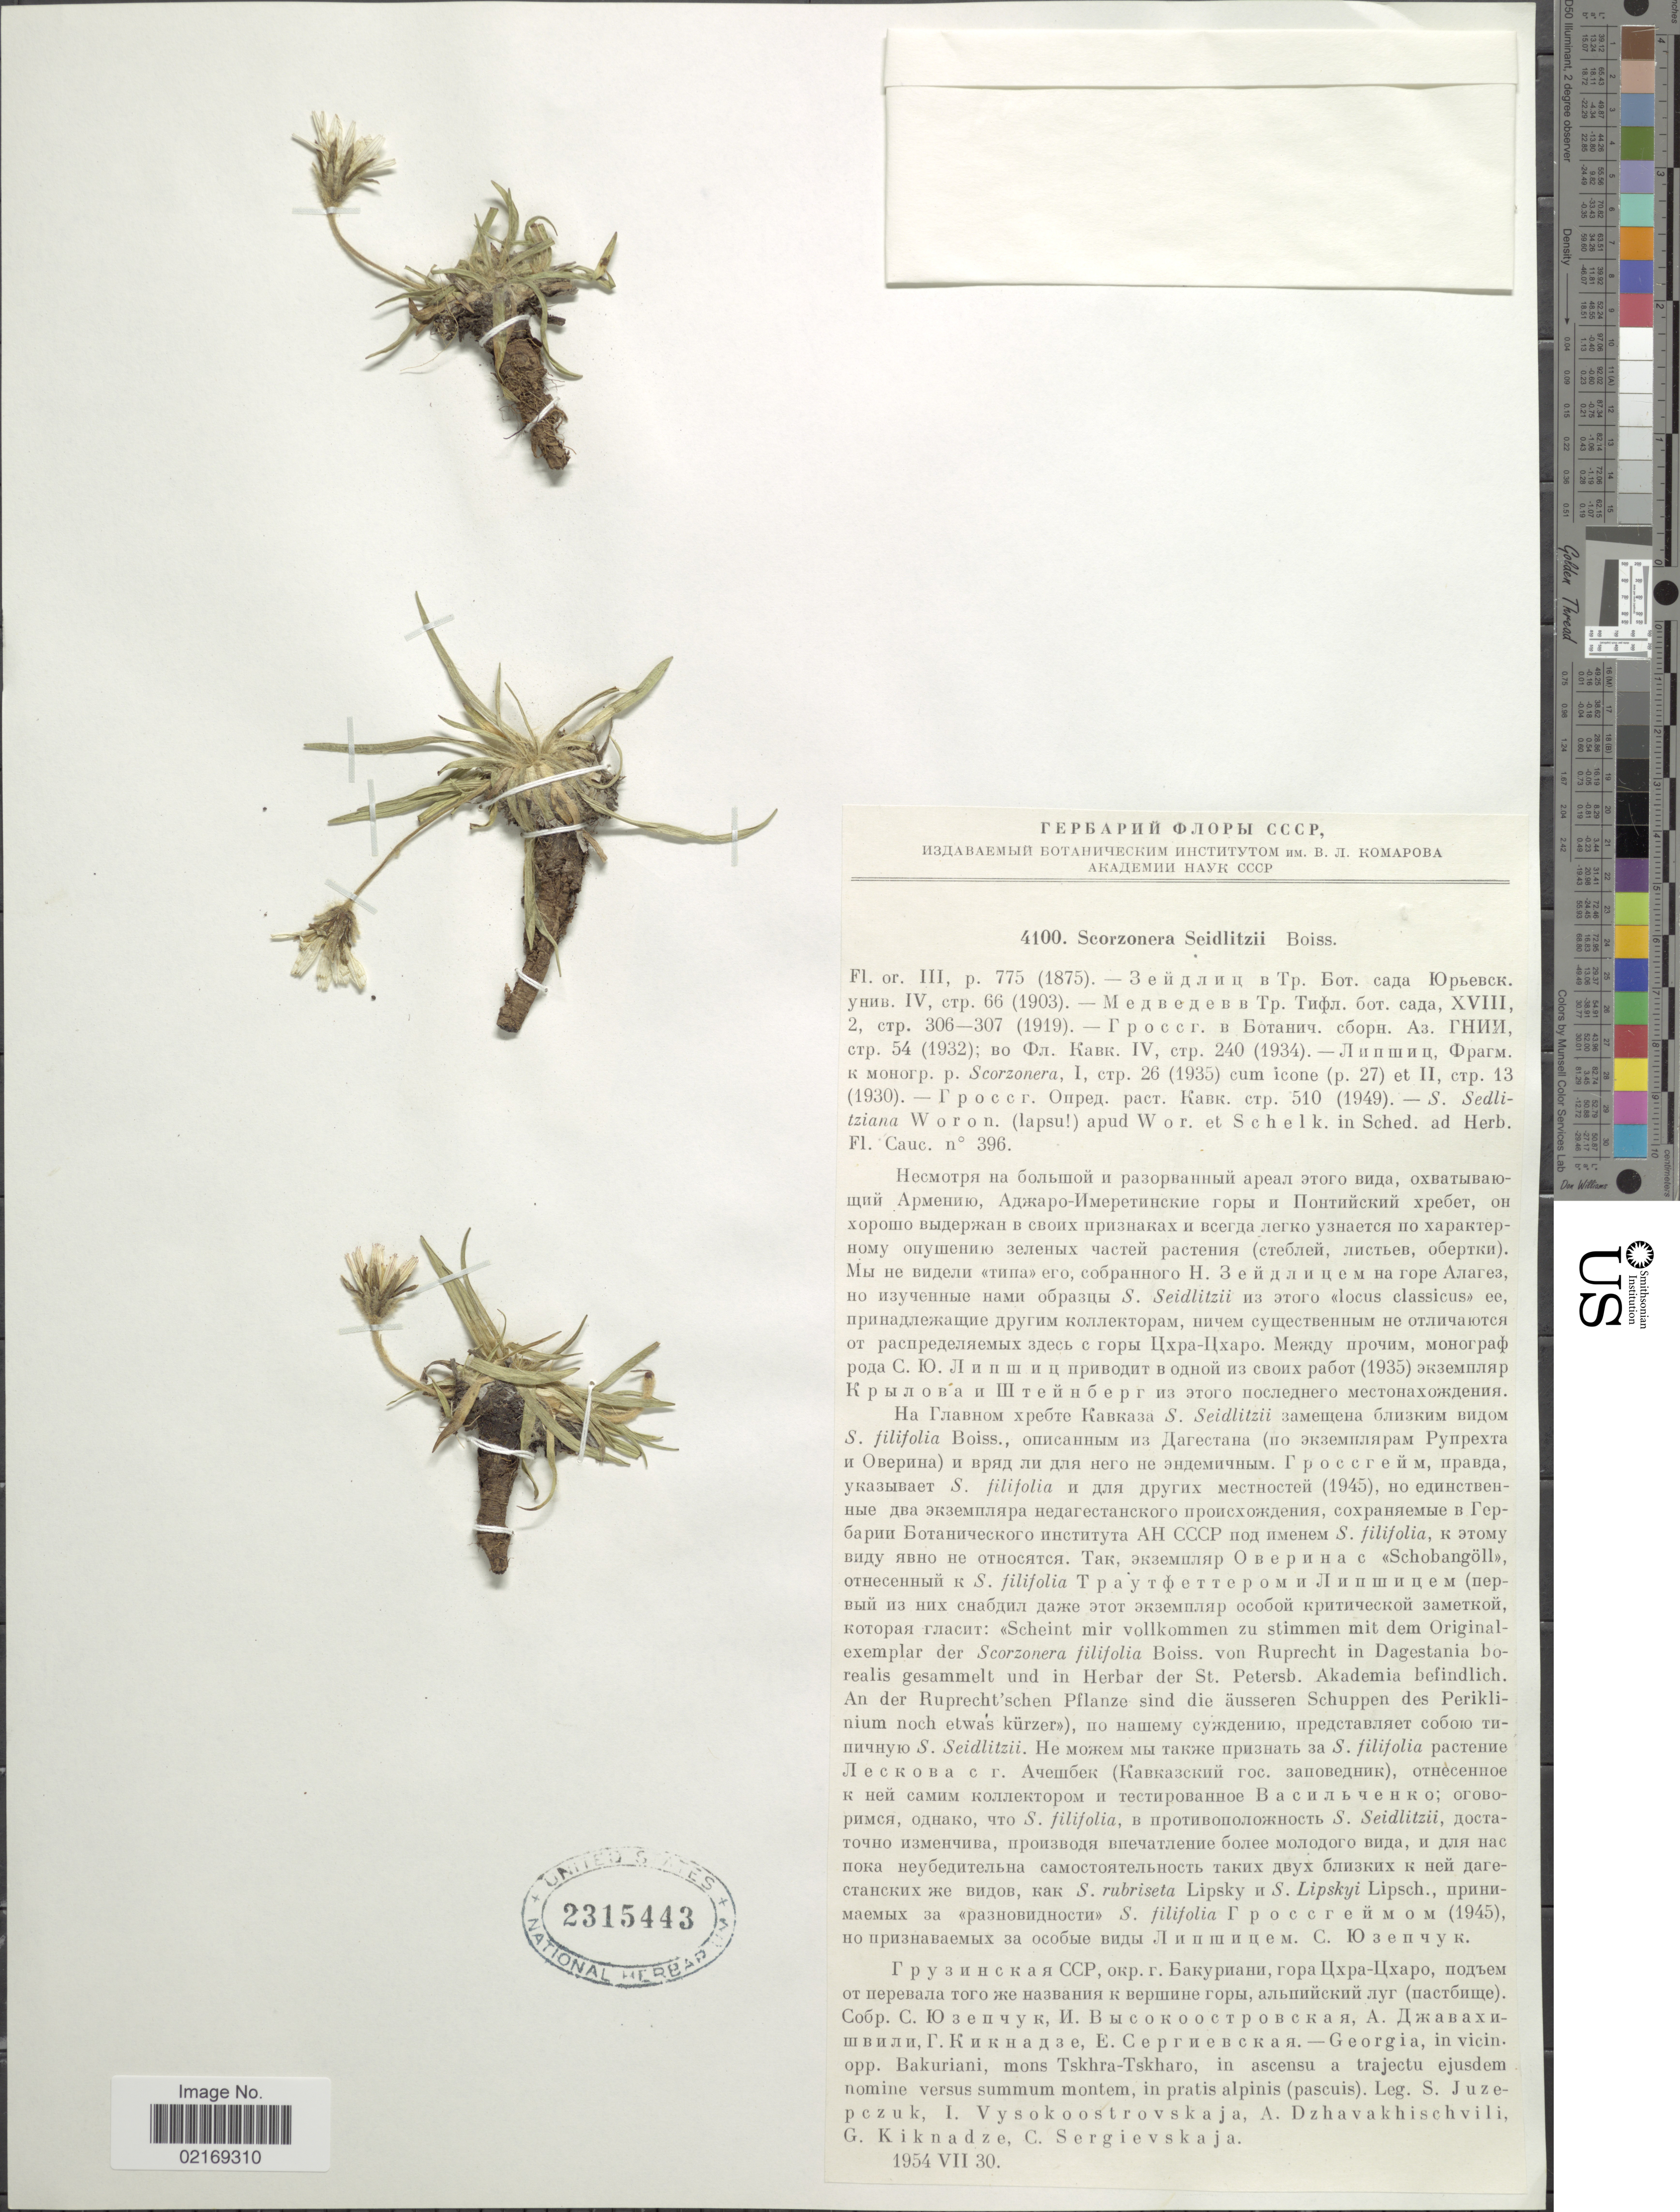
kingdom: Plantae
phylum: Tracheophyta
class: Magnoliopsida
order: Asterales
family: Asteraceae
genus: Scorzonera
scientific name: Scorzonera seidlitzii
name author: Boiss.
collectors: S. V. Juzepczuk, I. Vysokoostrovskaja, A. Dzhavakhischvili, G. Kiknadze & C. Sergievskaja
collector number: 4100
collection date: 1954-07-30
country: Georgia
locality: In vicin. opp. Bakuriani, mons Tskhra-Tskharo, in ascenu a trajectu ejusdem nomine versus summum montem, in pratis alpinis (pascuis).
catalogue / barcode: US 2315443